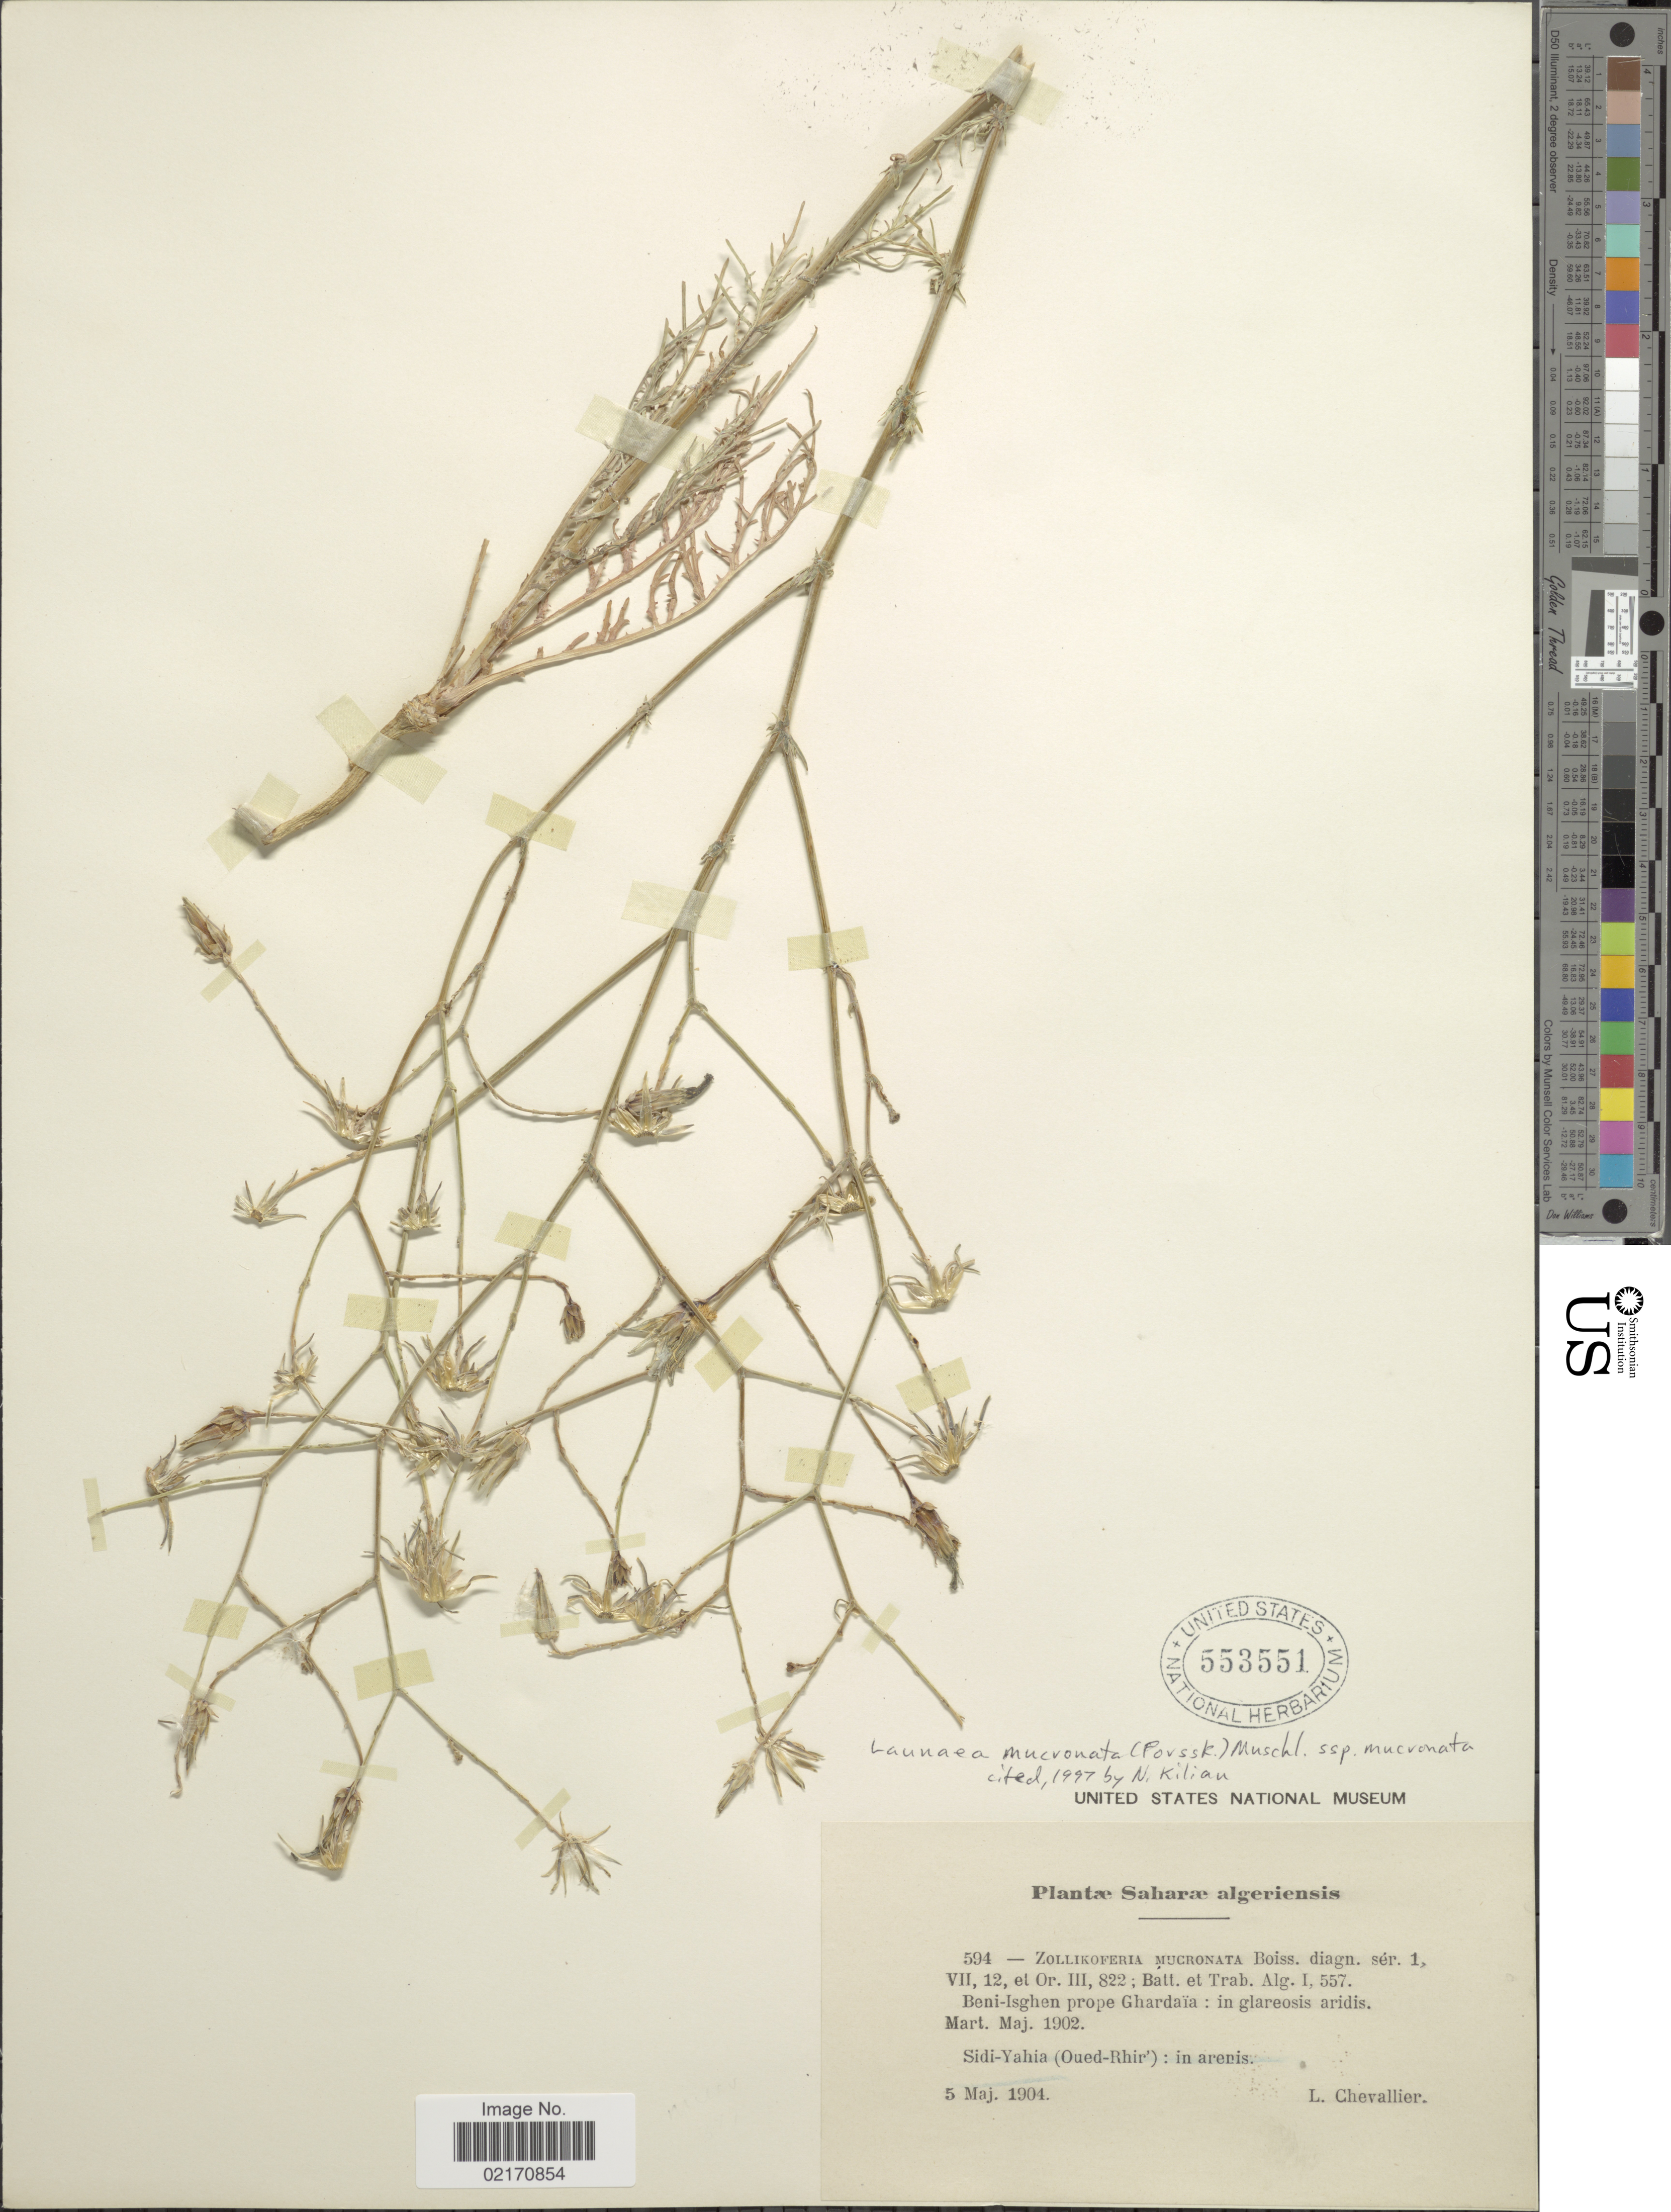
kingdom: Plantae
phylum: Tracheophyta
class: Magnoliopsida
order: Asterales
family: Asteraceae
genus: Launaea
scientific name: Launaea mucronata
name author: (Forssk.) Muschl.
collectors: L. Chevallier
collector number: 594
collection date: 1904-05-05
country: Algeria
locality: Saharae algeriensis, Sidi-Yahia (Oued-Rhir)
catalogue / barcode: US 553551